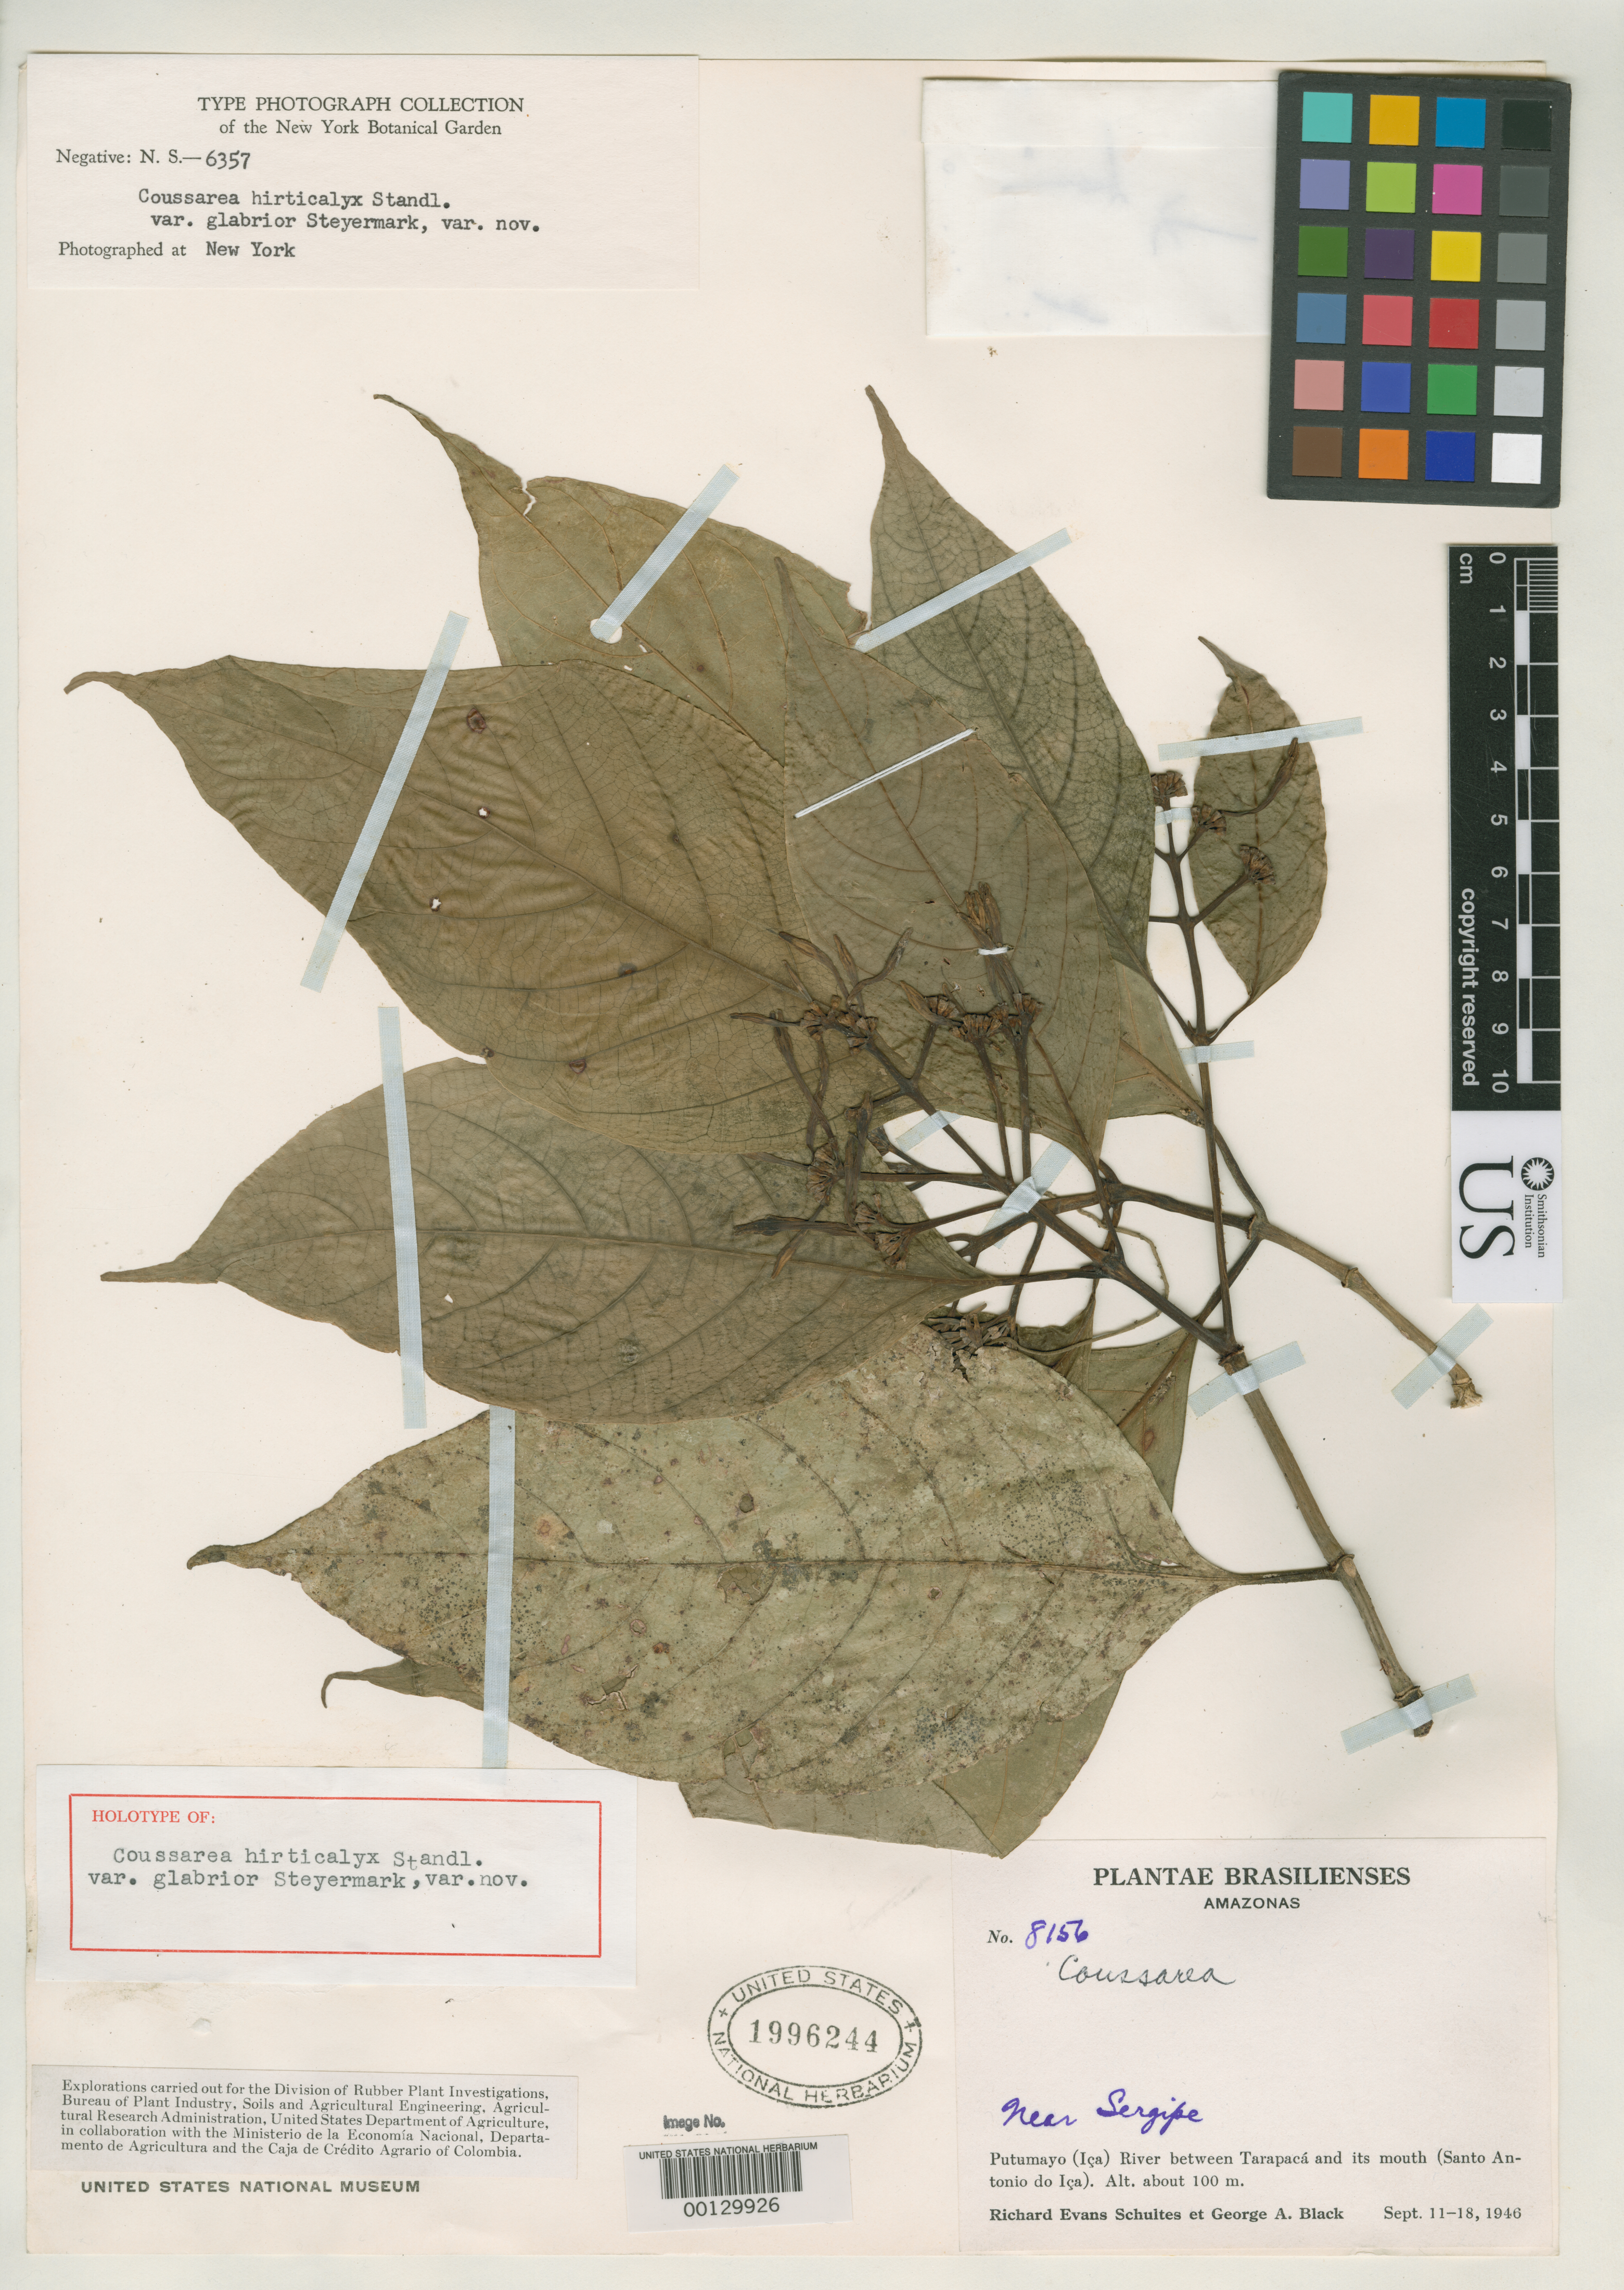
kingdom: Plantae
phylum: Tracheophyta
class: Magnoliopsida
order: Gentianales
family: Rubiaceae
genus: Coussarea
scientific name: Coussarea hirticalyx var. glabrior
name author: Steyerm.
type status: Holotype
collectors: R. E. Schultes & G. A. Black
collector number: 8156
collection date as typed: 11 Sep 1946 to 18 Sep 1946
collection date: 1946-09-11/1946-09-18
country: Brazil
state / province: Amazonas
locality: Putumayo River between Tarapaca and Santo Antonio do Ica.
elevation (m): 100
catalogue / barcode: US 1996244